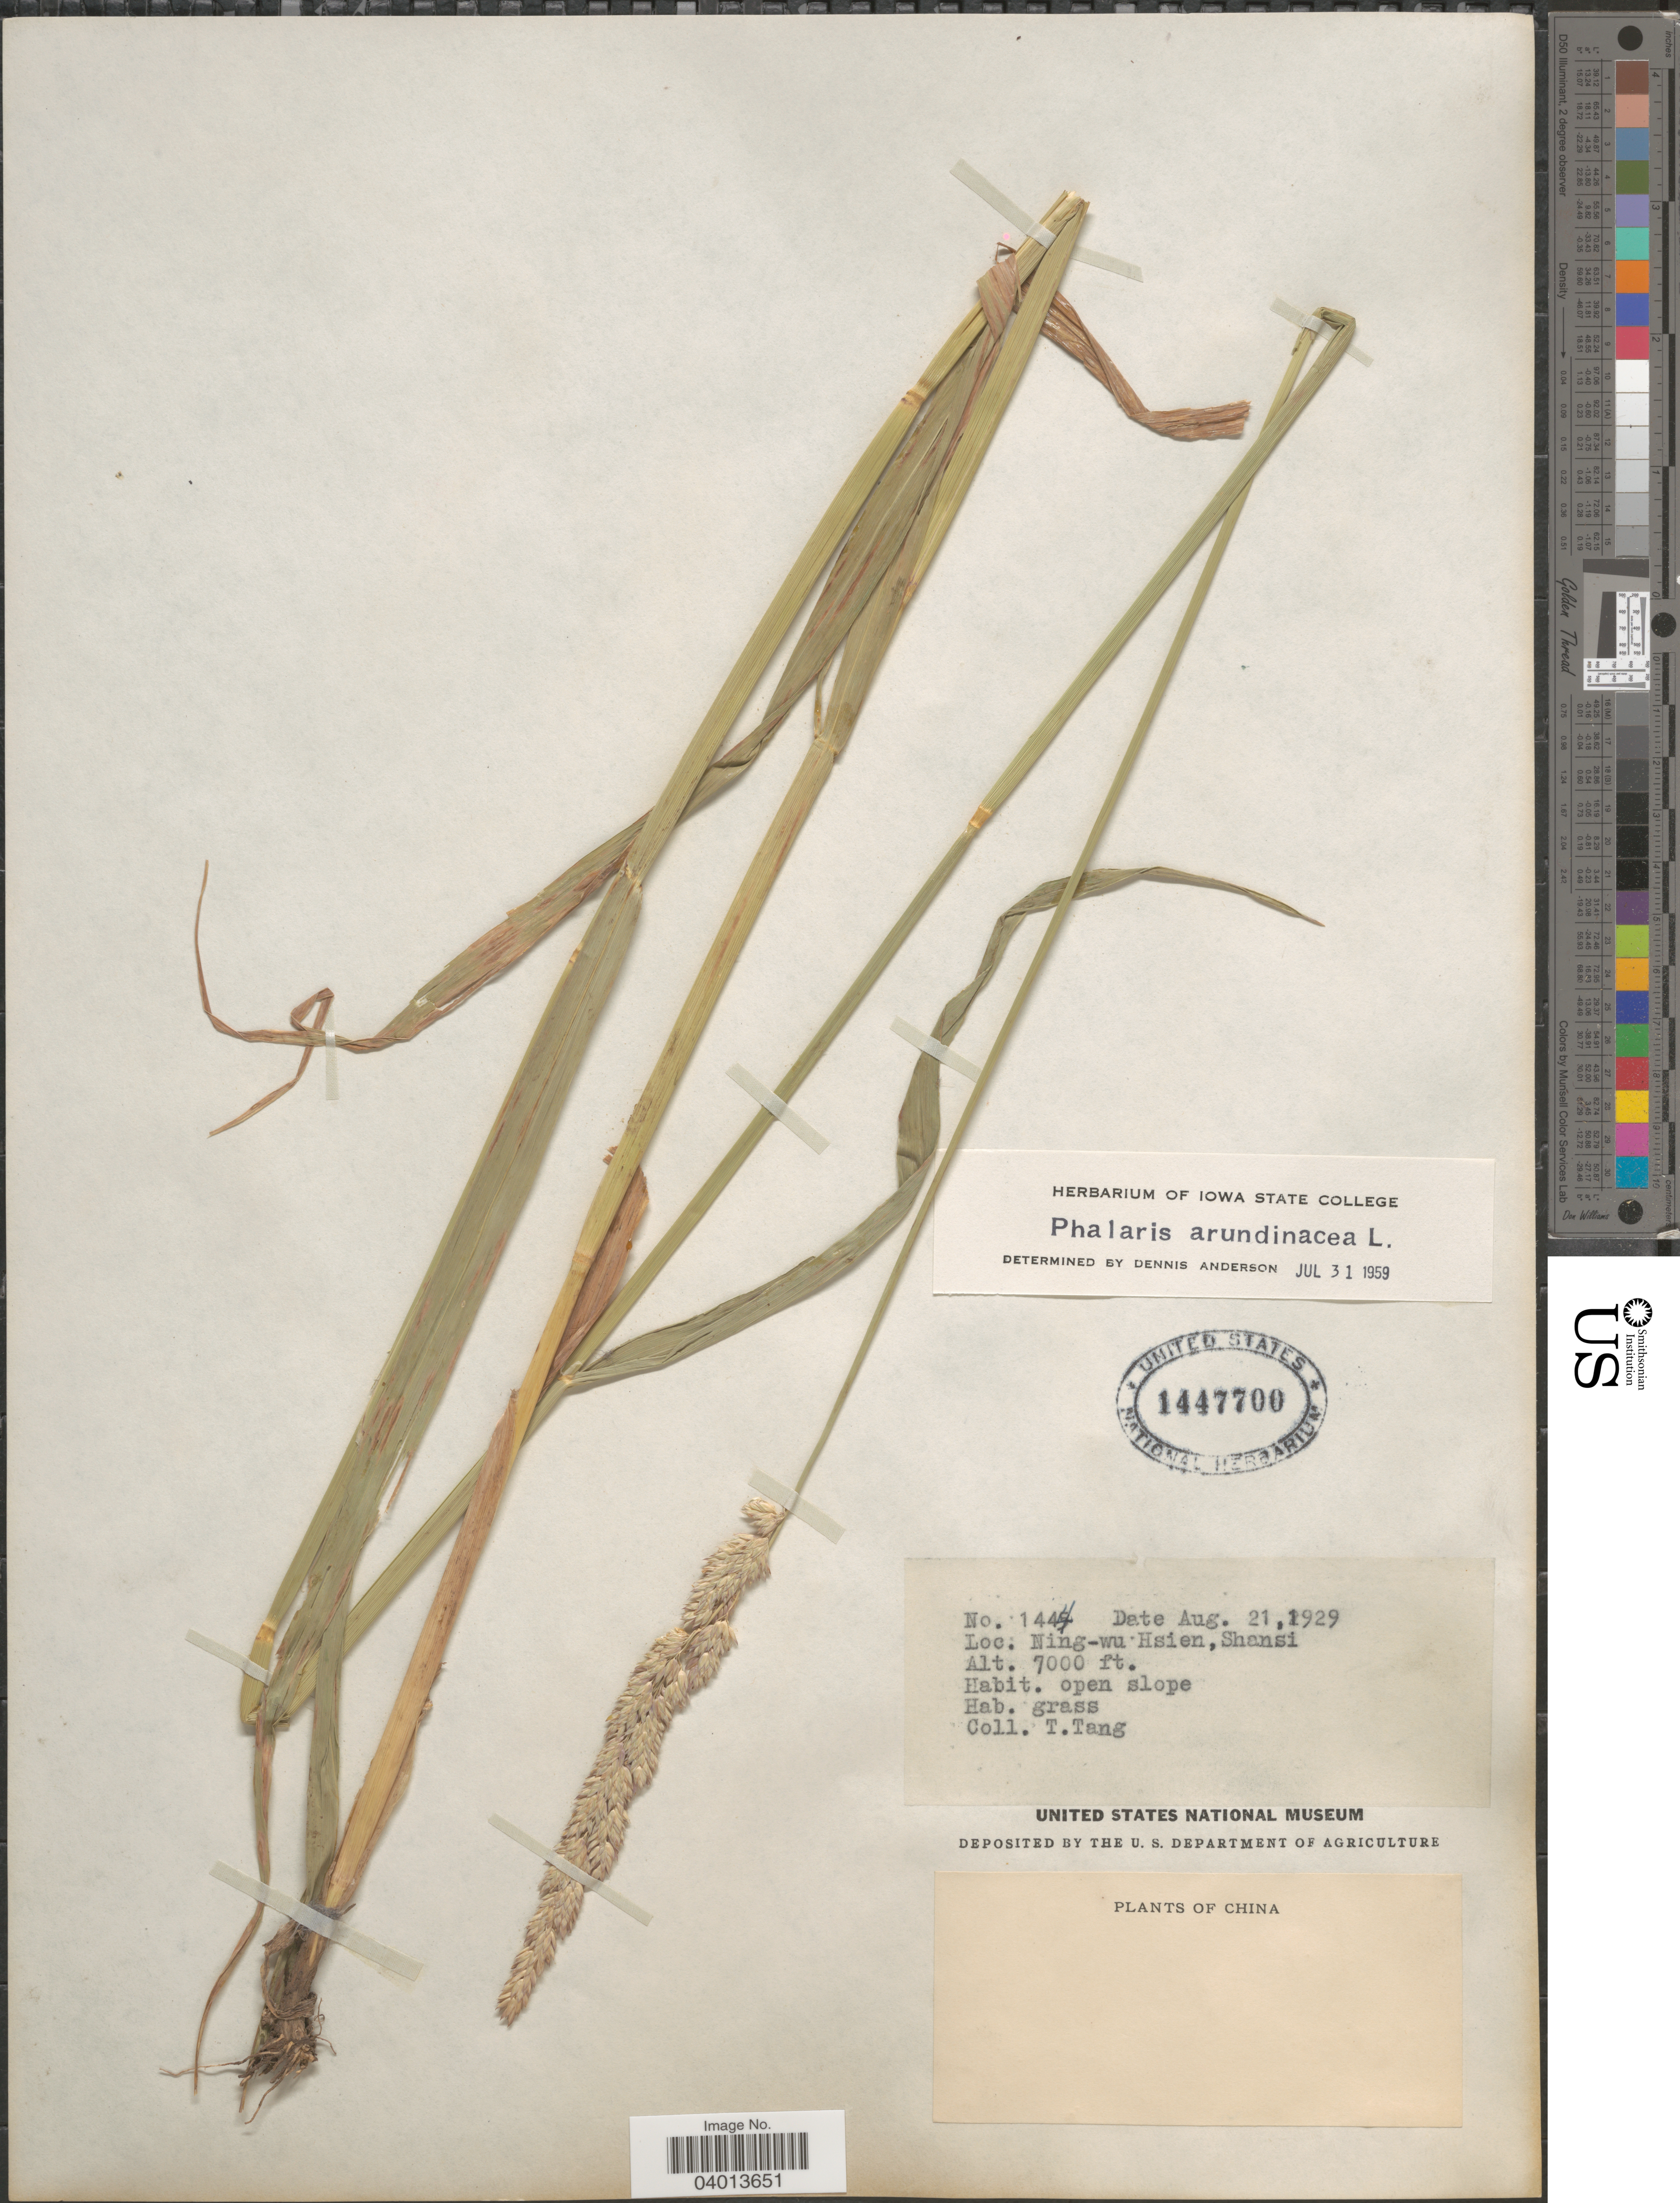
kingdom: Plantae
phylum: Tracheophyta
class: Liliopsida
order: Poales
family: Poaceae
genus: Phalaris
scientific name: Phalaris arundinacea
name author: L.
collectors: T. Tang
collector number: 1444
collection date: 1929-08-21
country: China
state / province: Shanxi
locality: Ning-wu Hsien,Shansi.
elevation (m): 2134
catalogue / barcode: US 1447700